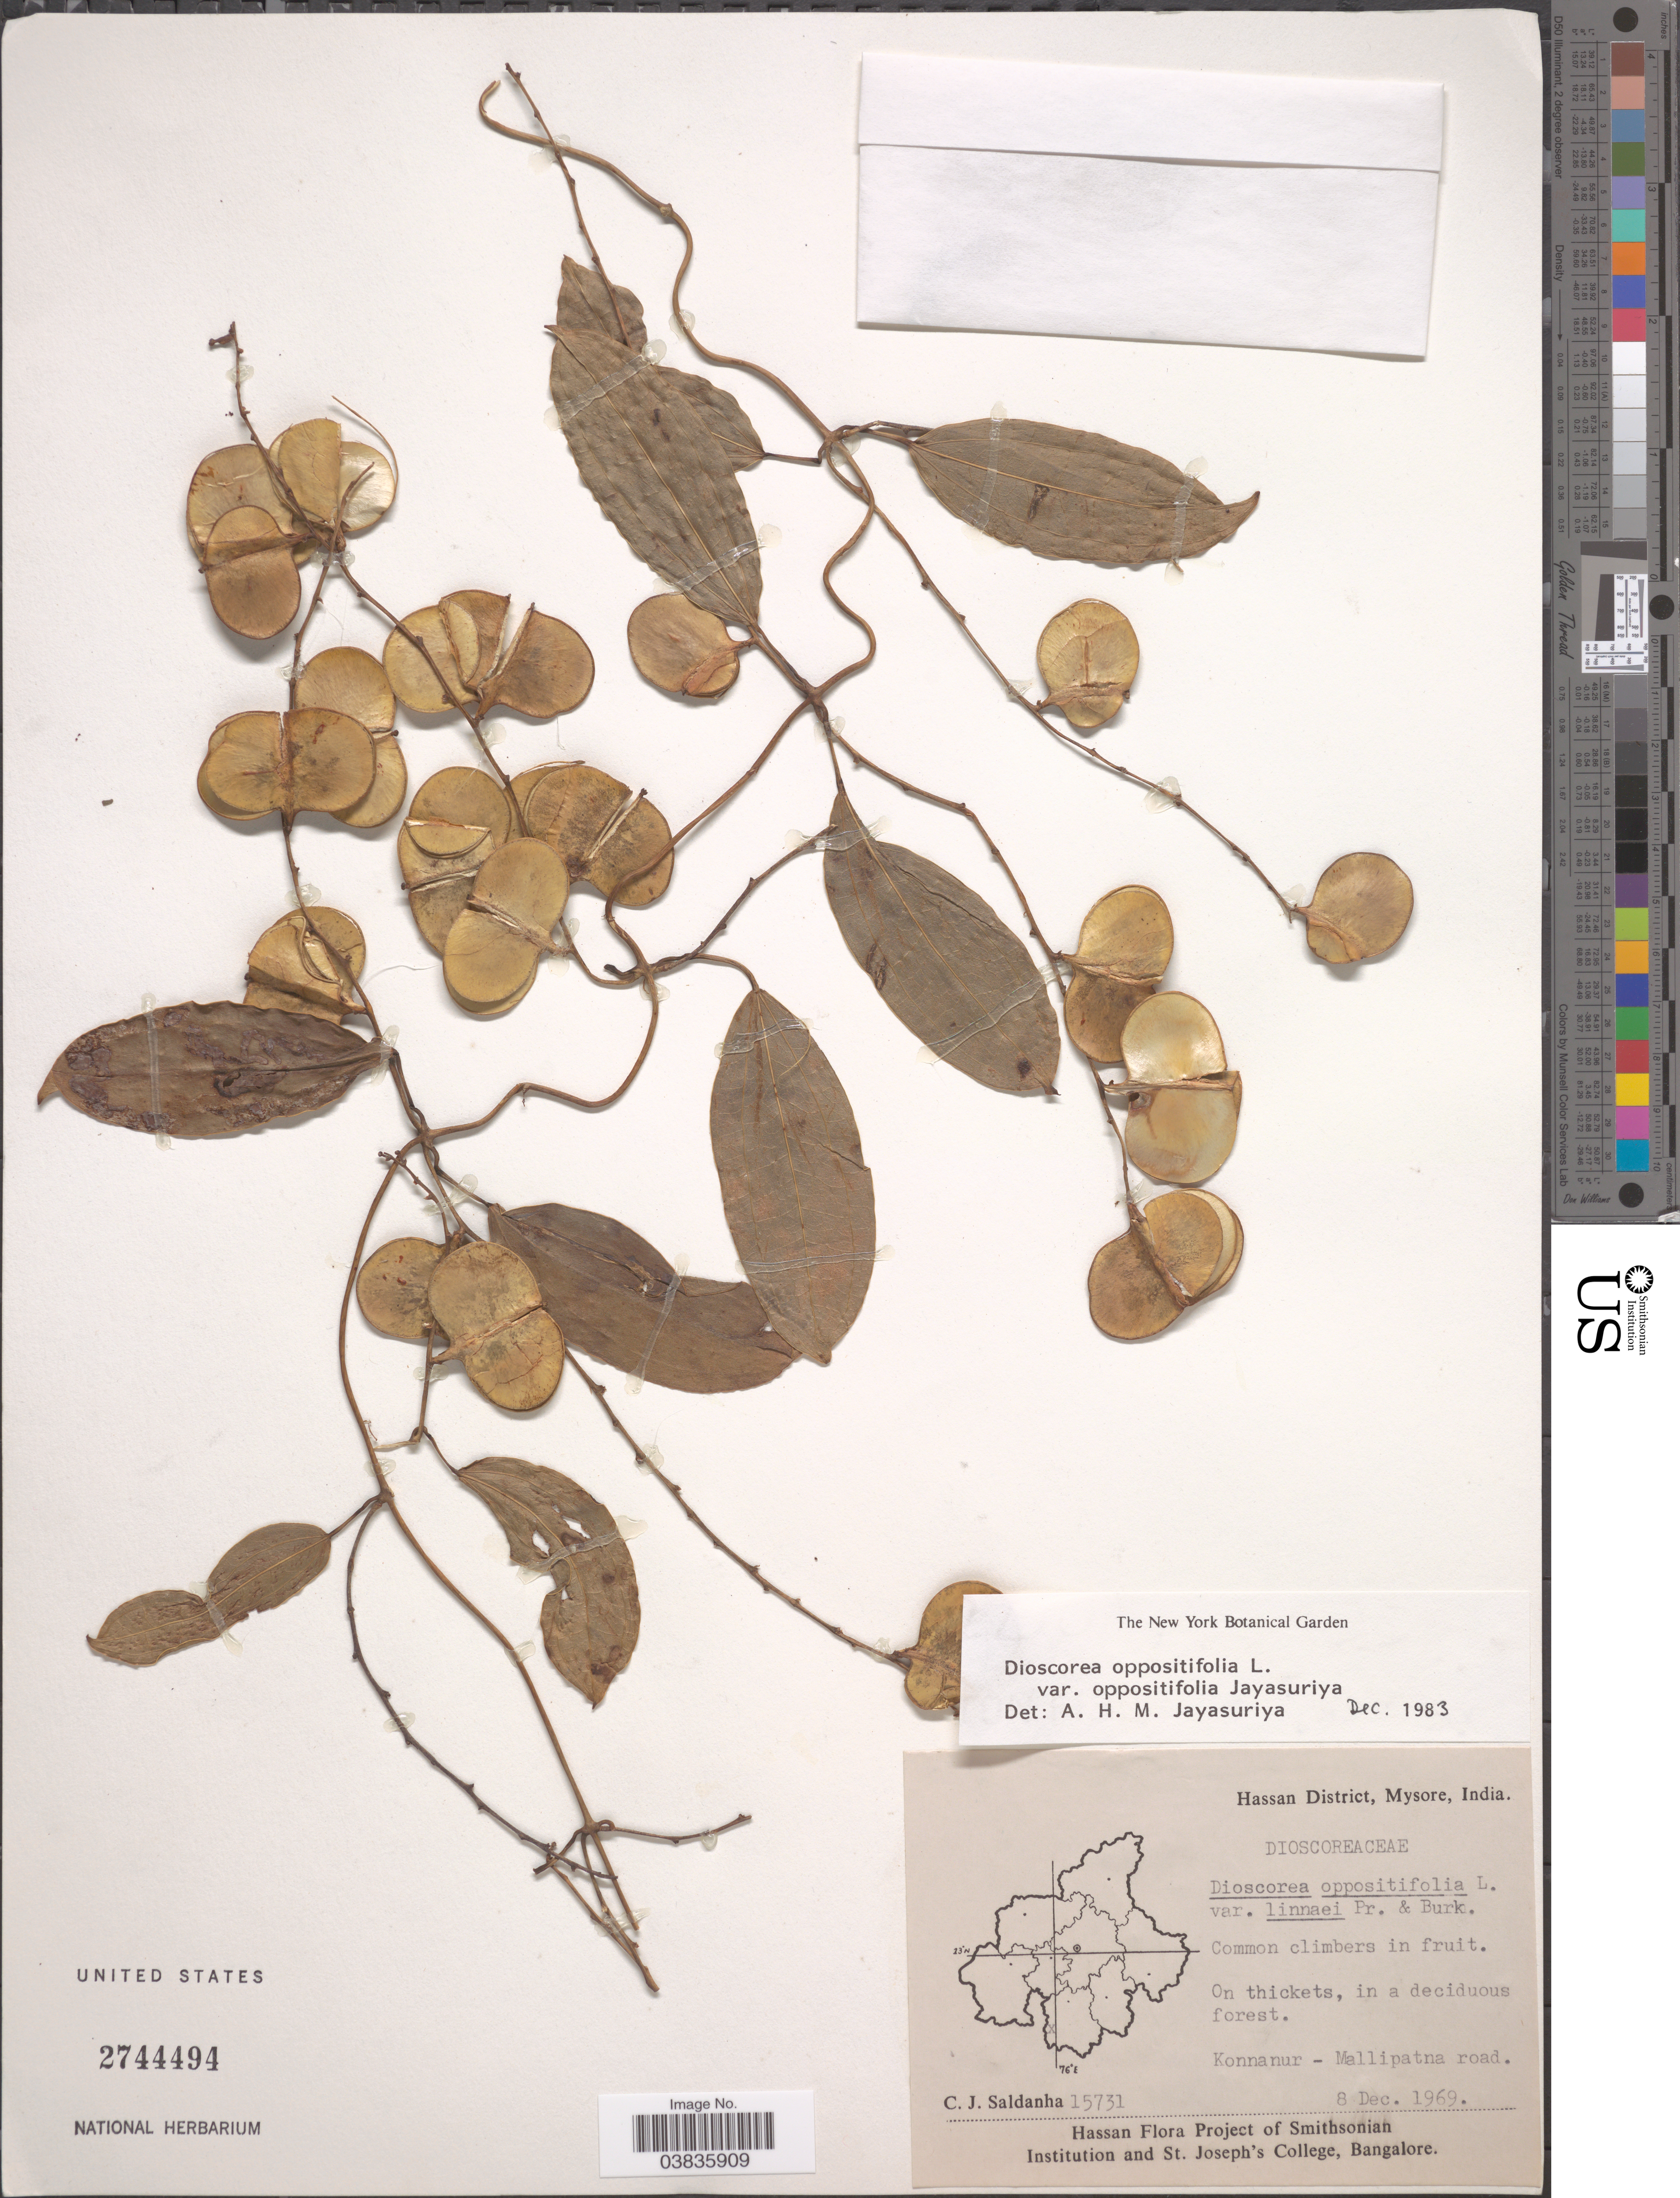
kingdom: Plantae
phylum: Tracheophyta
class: Liliopsida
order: Dioscoreales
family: Dioscoreaceae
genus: Dioscorea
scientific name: Dioscorea oppositifolia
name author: L.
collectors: C. J. Saldanha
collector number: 15731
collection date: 1969-12-08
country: India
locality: Hassan District, Mysore. Konnanur - Mallipatna road.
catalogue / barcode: US 2744494